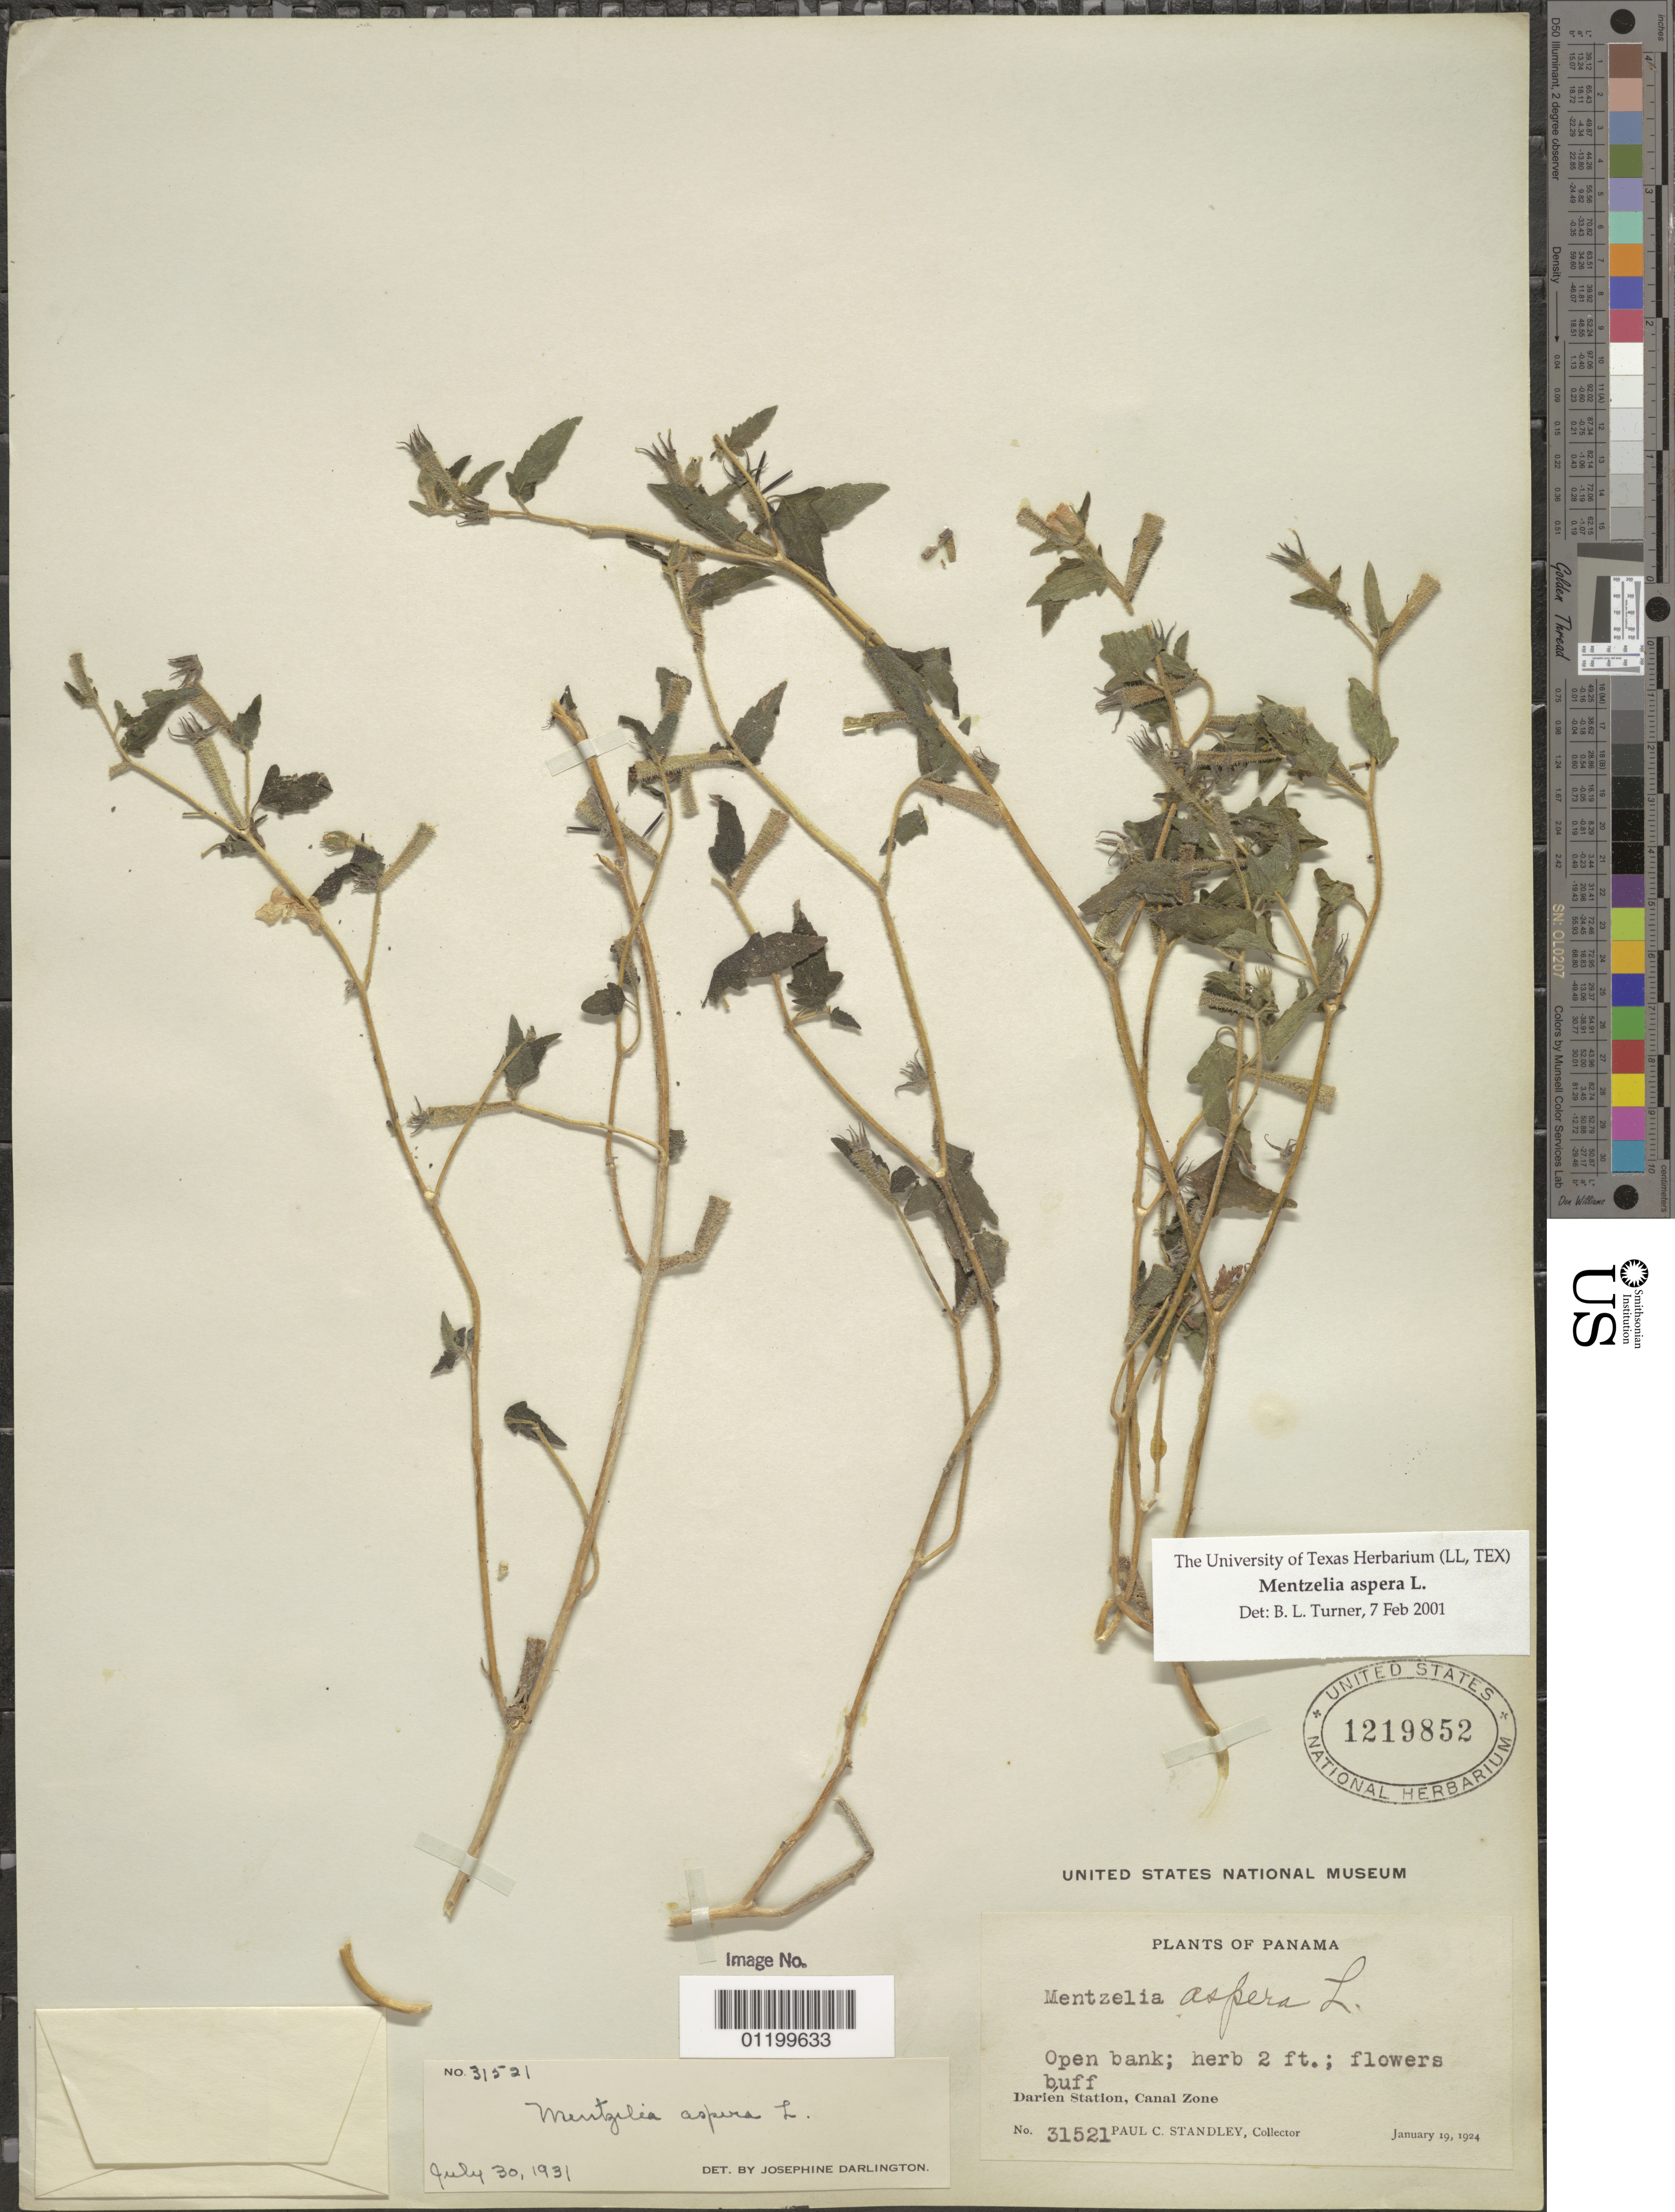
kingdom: Plantae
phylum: Tracheophyta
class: Magnoliopsida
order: Cornales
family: Loasaceae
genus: Mentzelia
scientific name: Mentzelia aspera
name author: L.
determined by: Turner, B. L.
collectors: P. C. Standley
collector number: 31521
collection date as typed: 19 Jan 1924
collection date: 1924-01-19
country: Panama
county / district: Canal Zone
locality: Darién Station.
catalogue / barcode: US 1219852